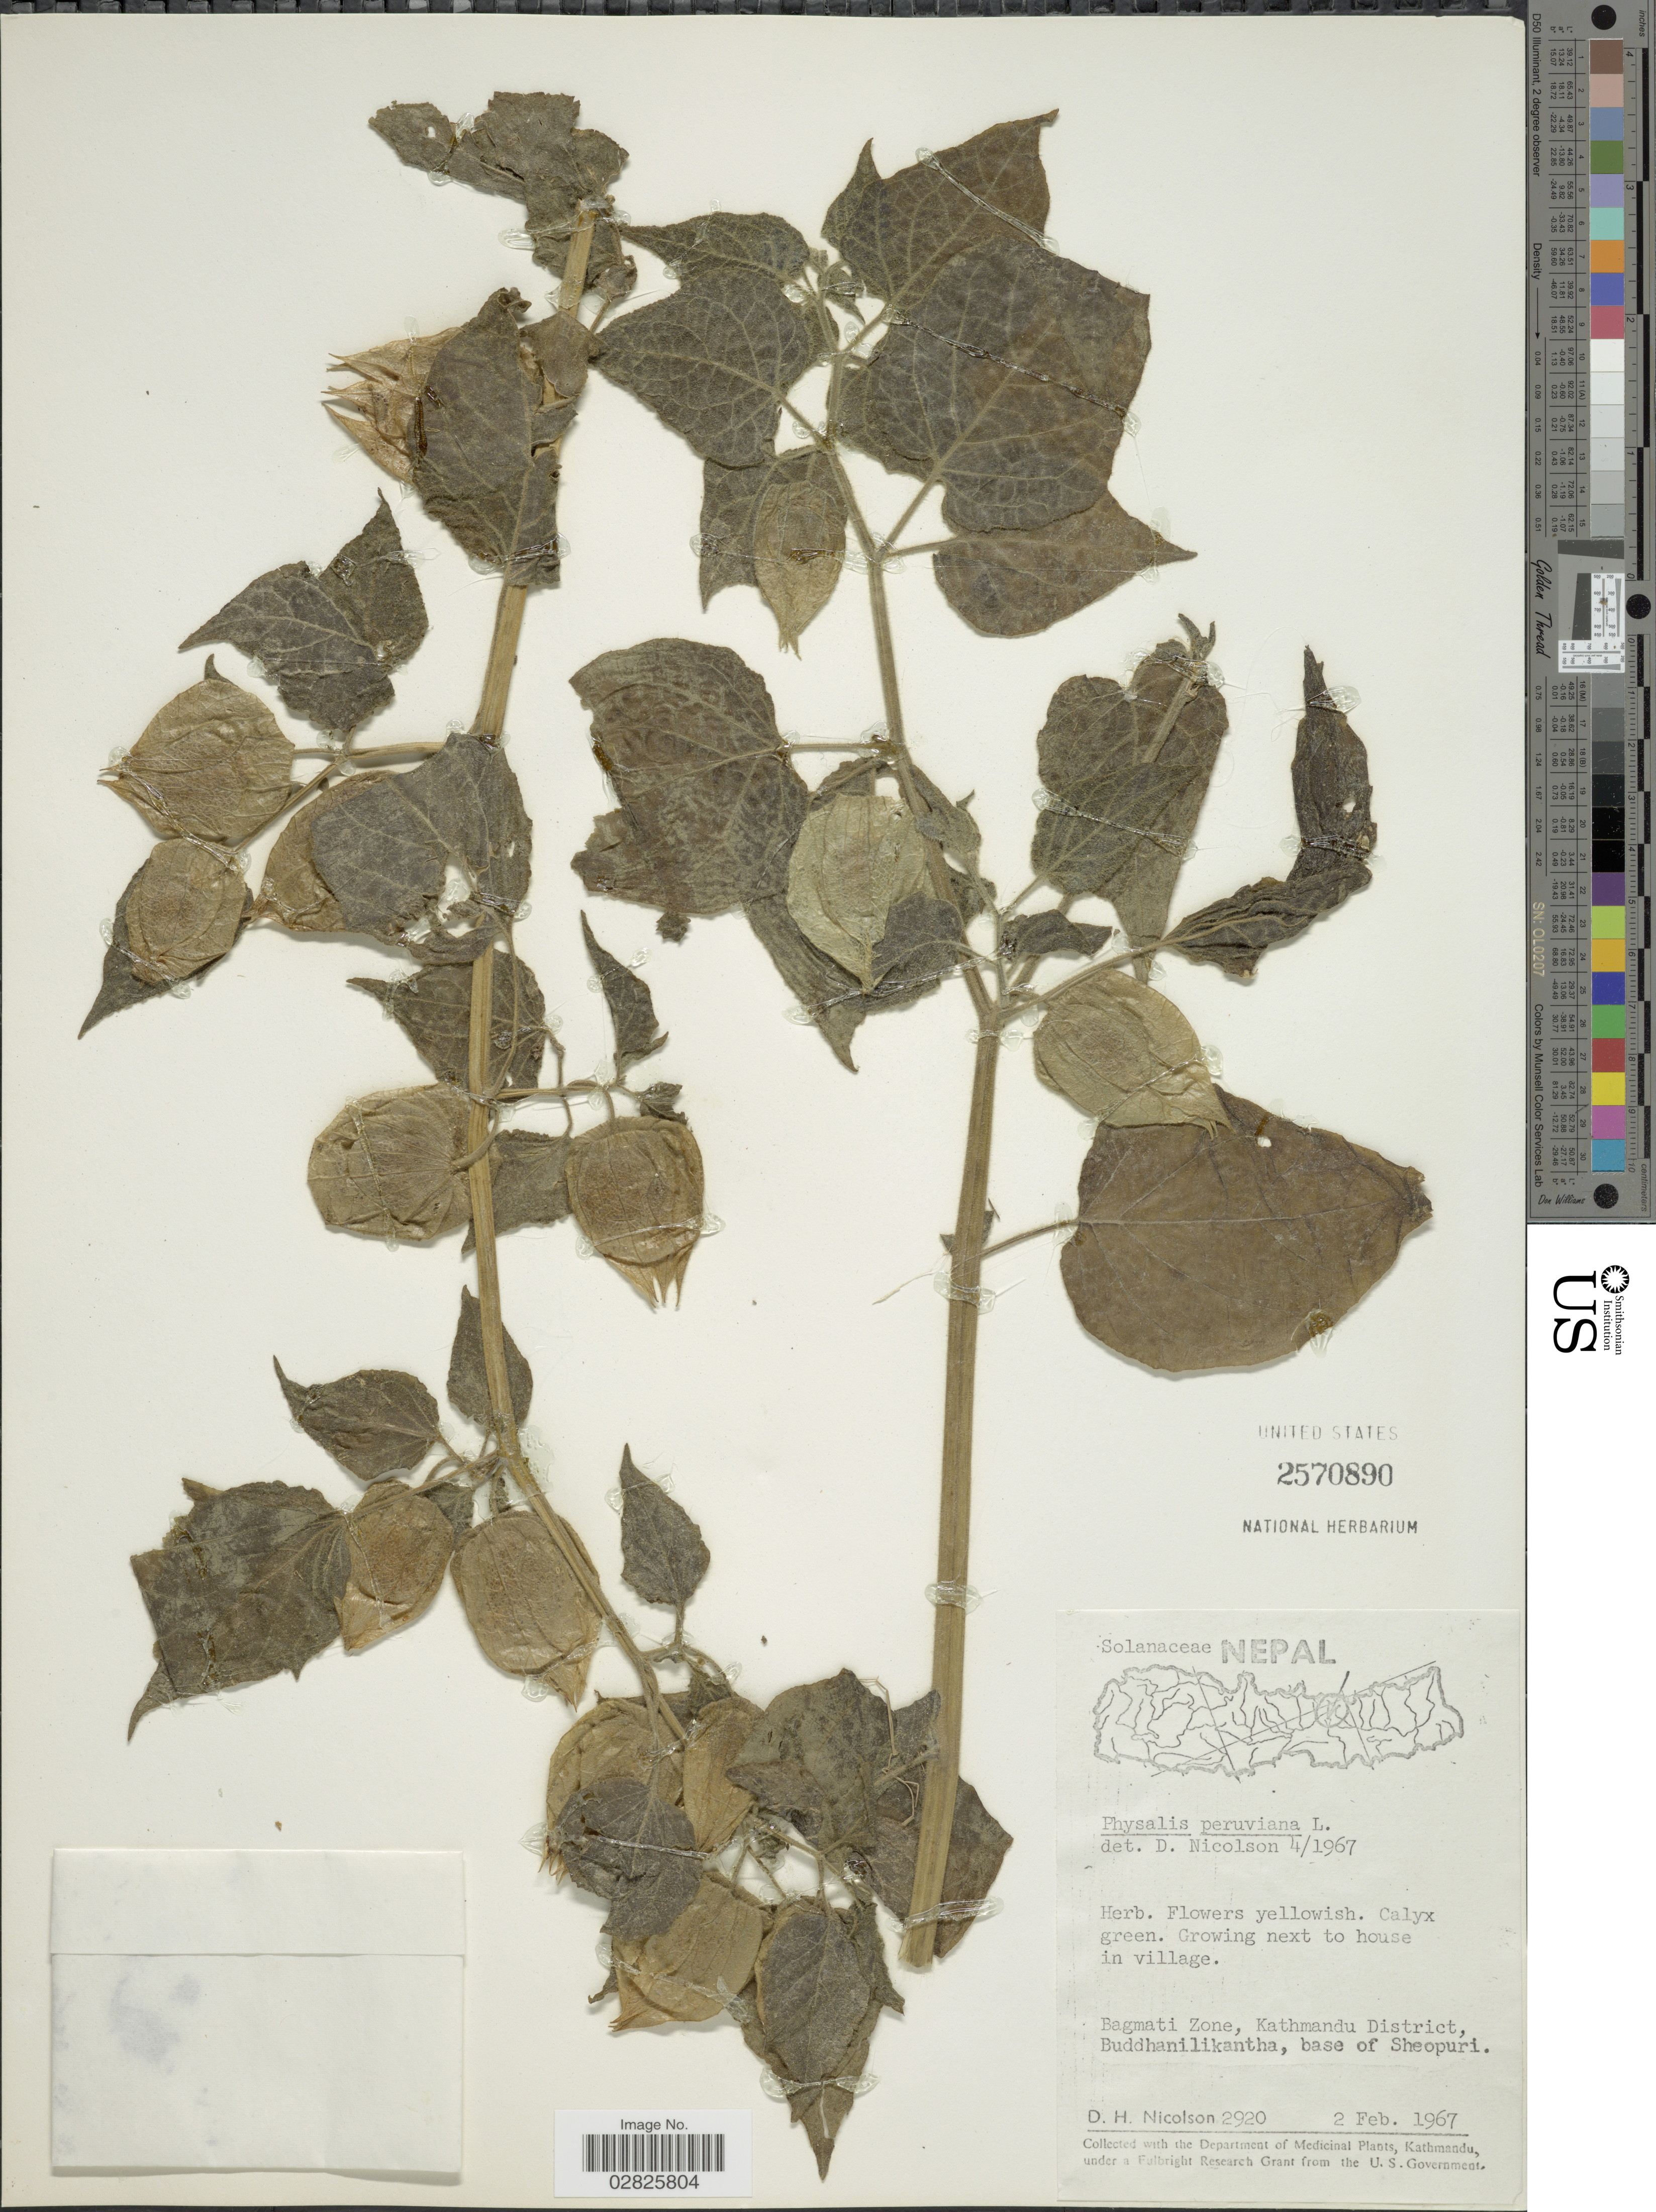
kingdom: Plantae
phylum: Tracheophyta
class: Magnoliopsida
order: Solanales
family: Solanaceae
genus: Physalis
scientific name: Physalis peruviana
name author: L.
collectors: D. H. Nicolson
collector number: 2920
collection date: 1967-02-02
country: Nepal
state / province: Bagmati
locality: Next to house in village. Bagmati Zone, Kathmandu District, Buddhanilikantha, base of Sheopuri.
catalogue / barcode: US 2570890